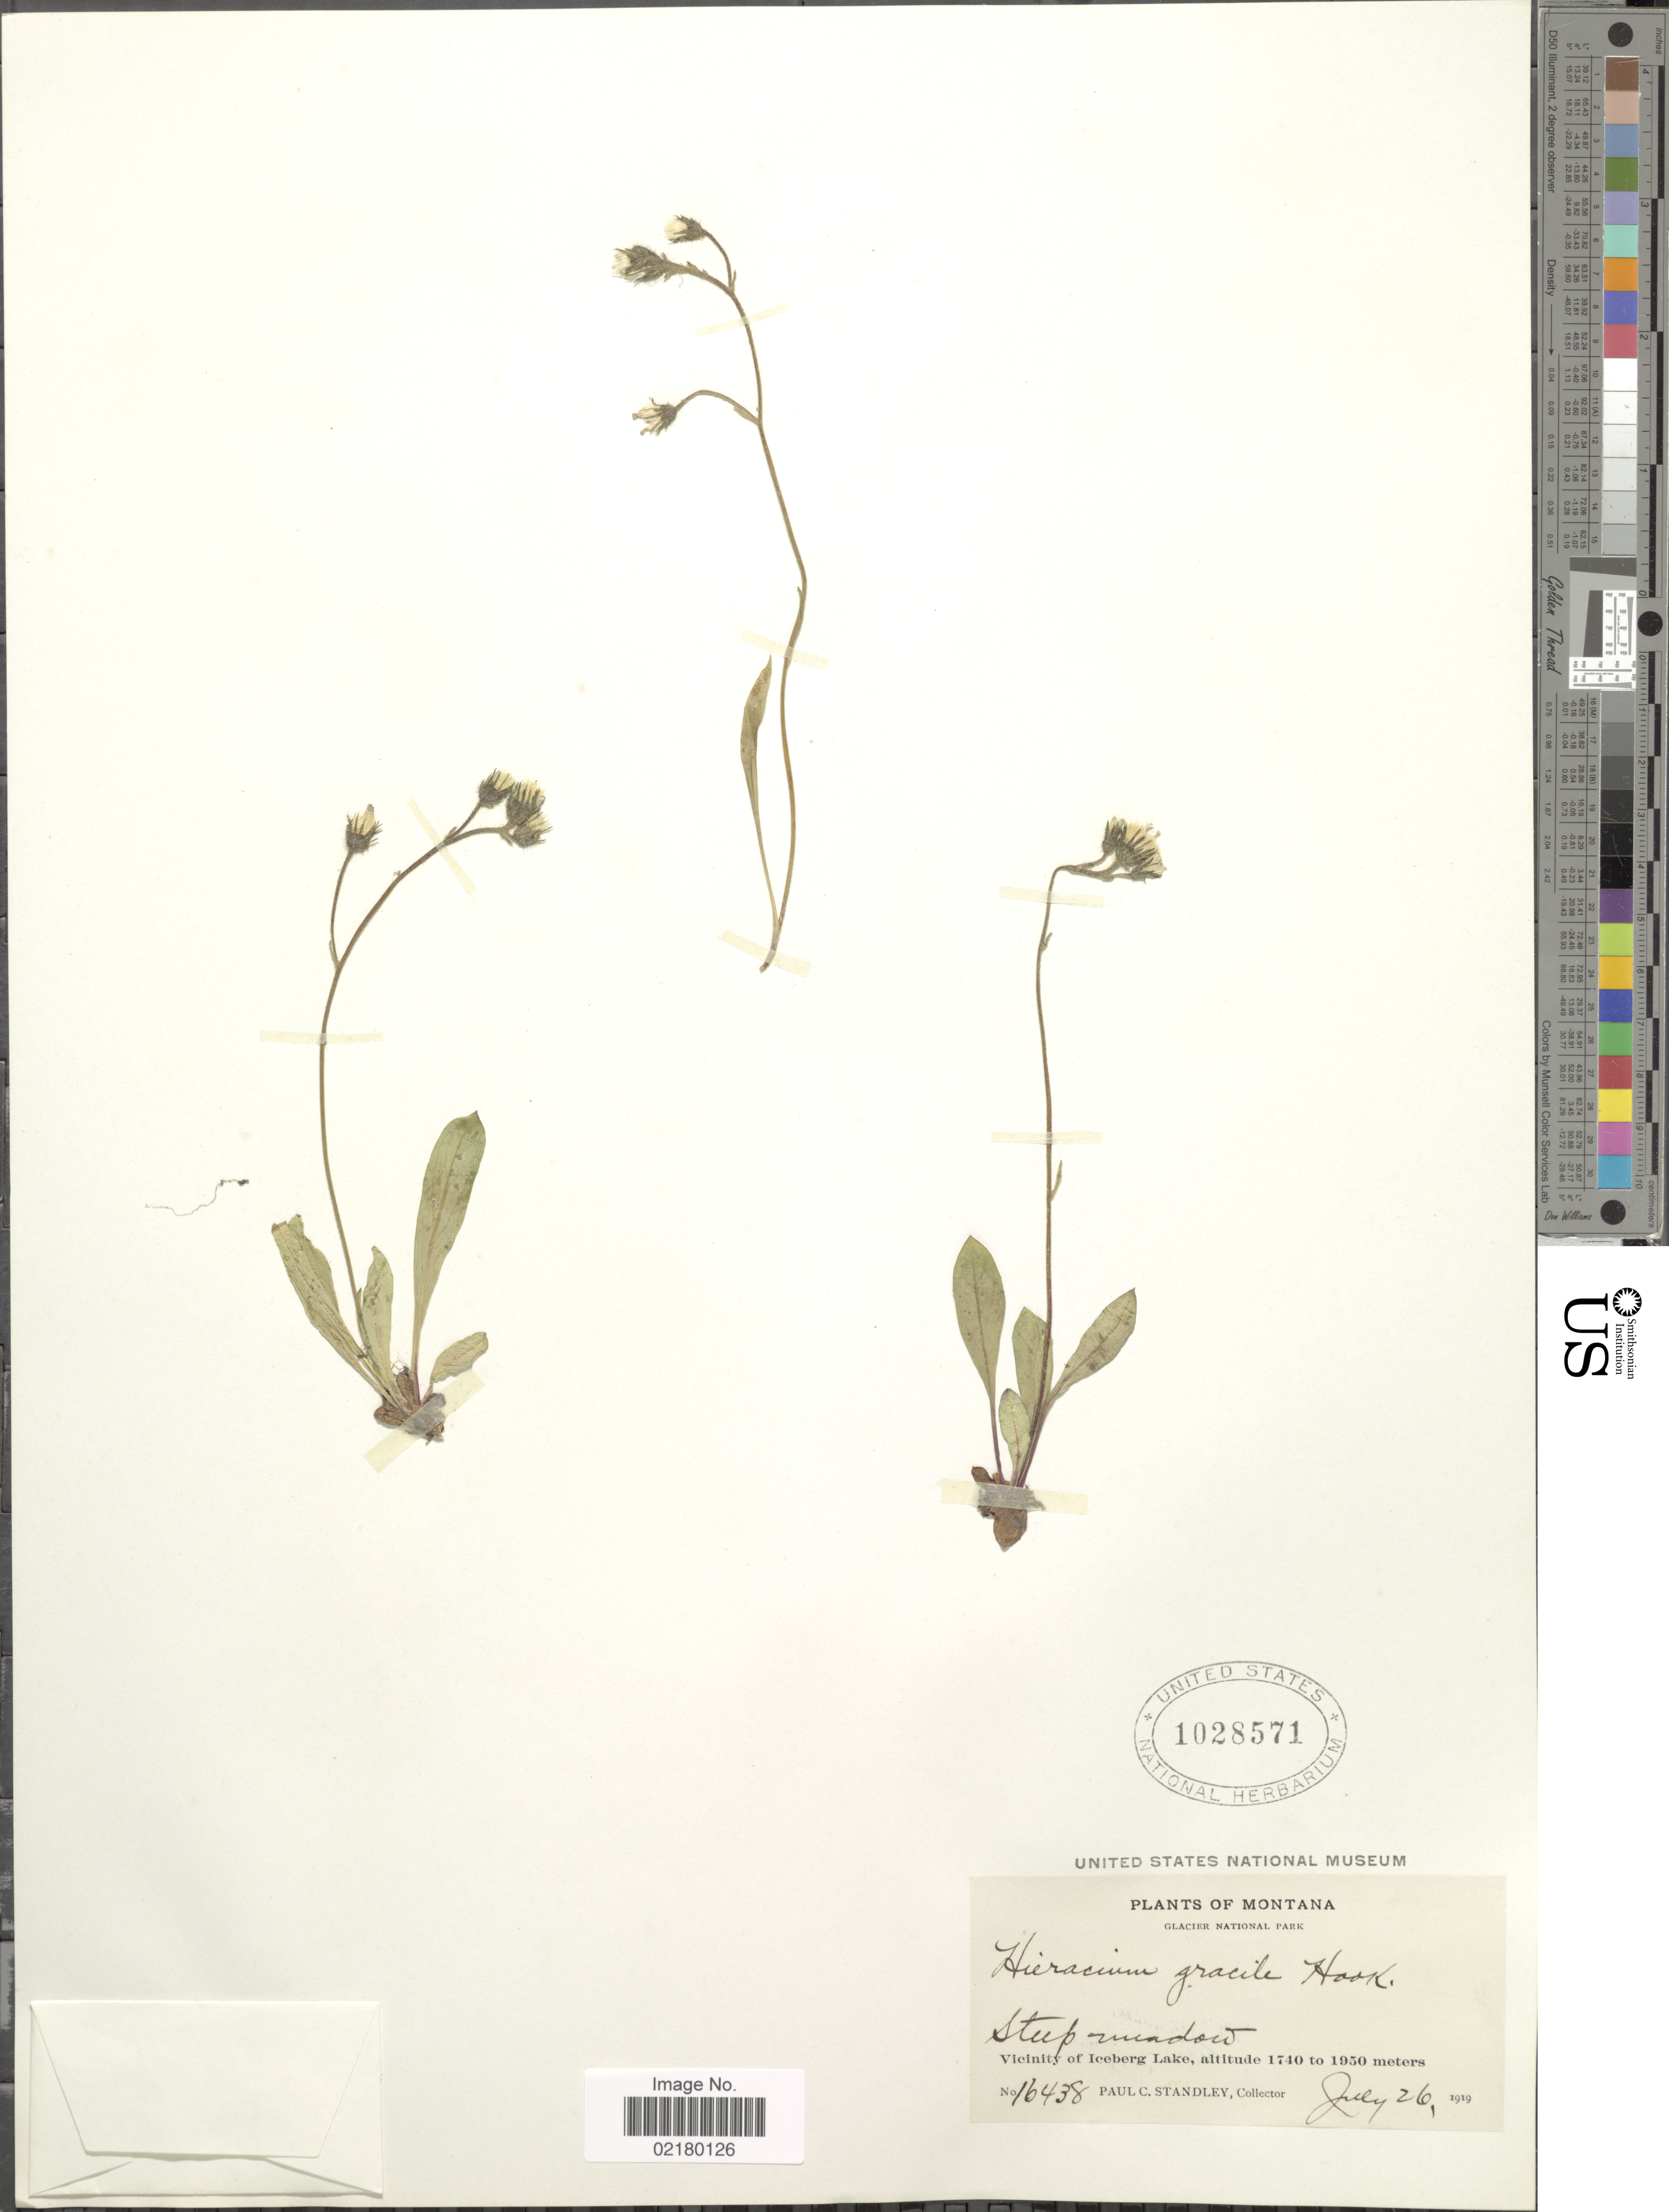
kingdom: Plantae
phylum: Tracheophyta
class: Magnoliopsida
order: Asterales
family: Asteraceae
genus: Hieracium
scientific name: Hieracium triste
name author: Willd. ex Spreng.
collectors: P. C. Standley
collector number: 16438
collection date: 1919-07-26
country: United States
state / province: Montana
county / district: Glacier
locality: Glacier National Park, Steep meadow, Vicinity of Iceberg Lake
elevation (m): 1740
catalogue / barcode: US 1028571